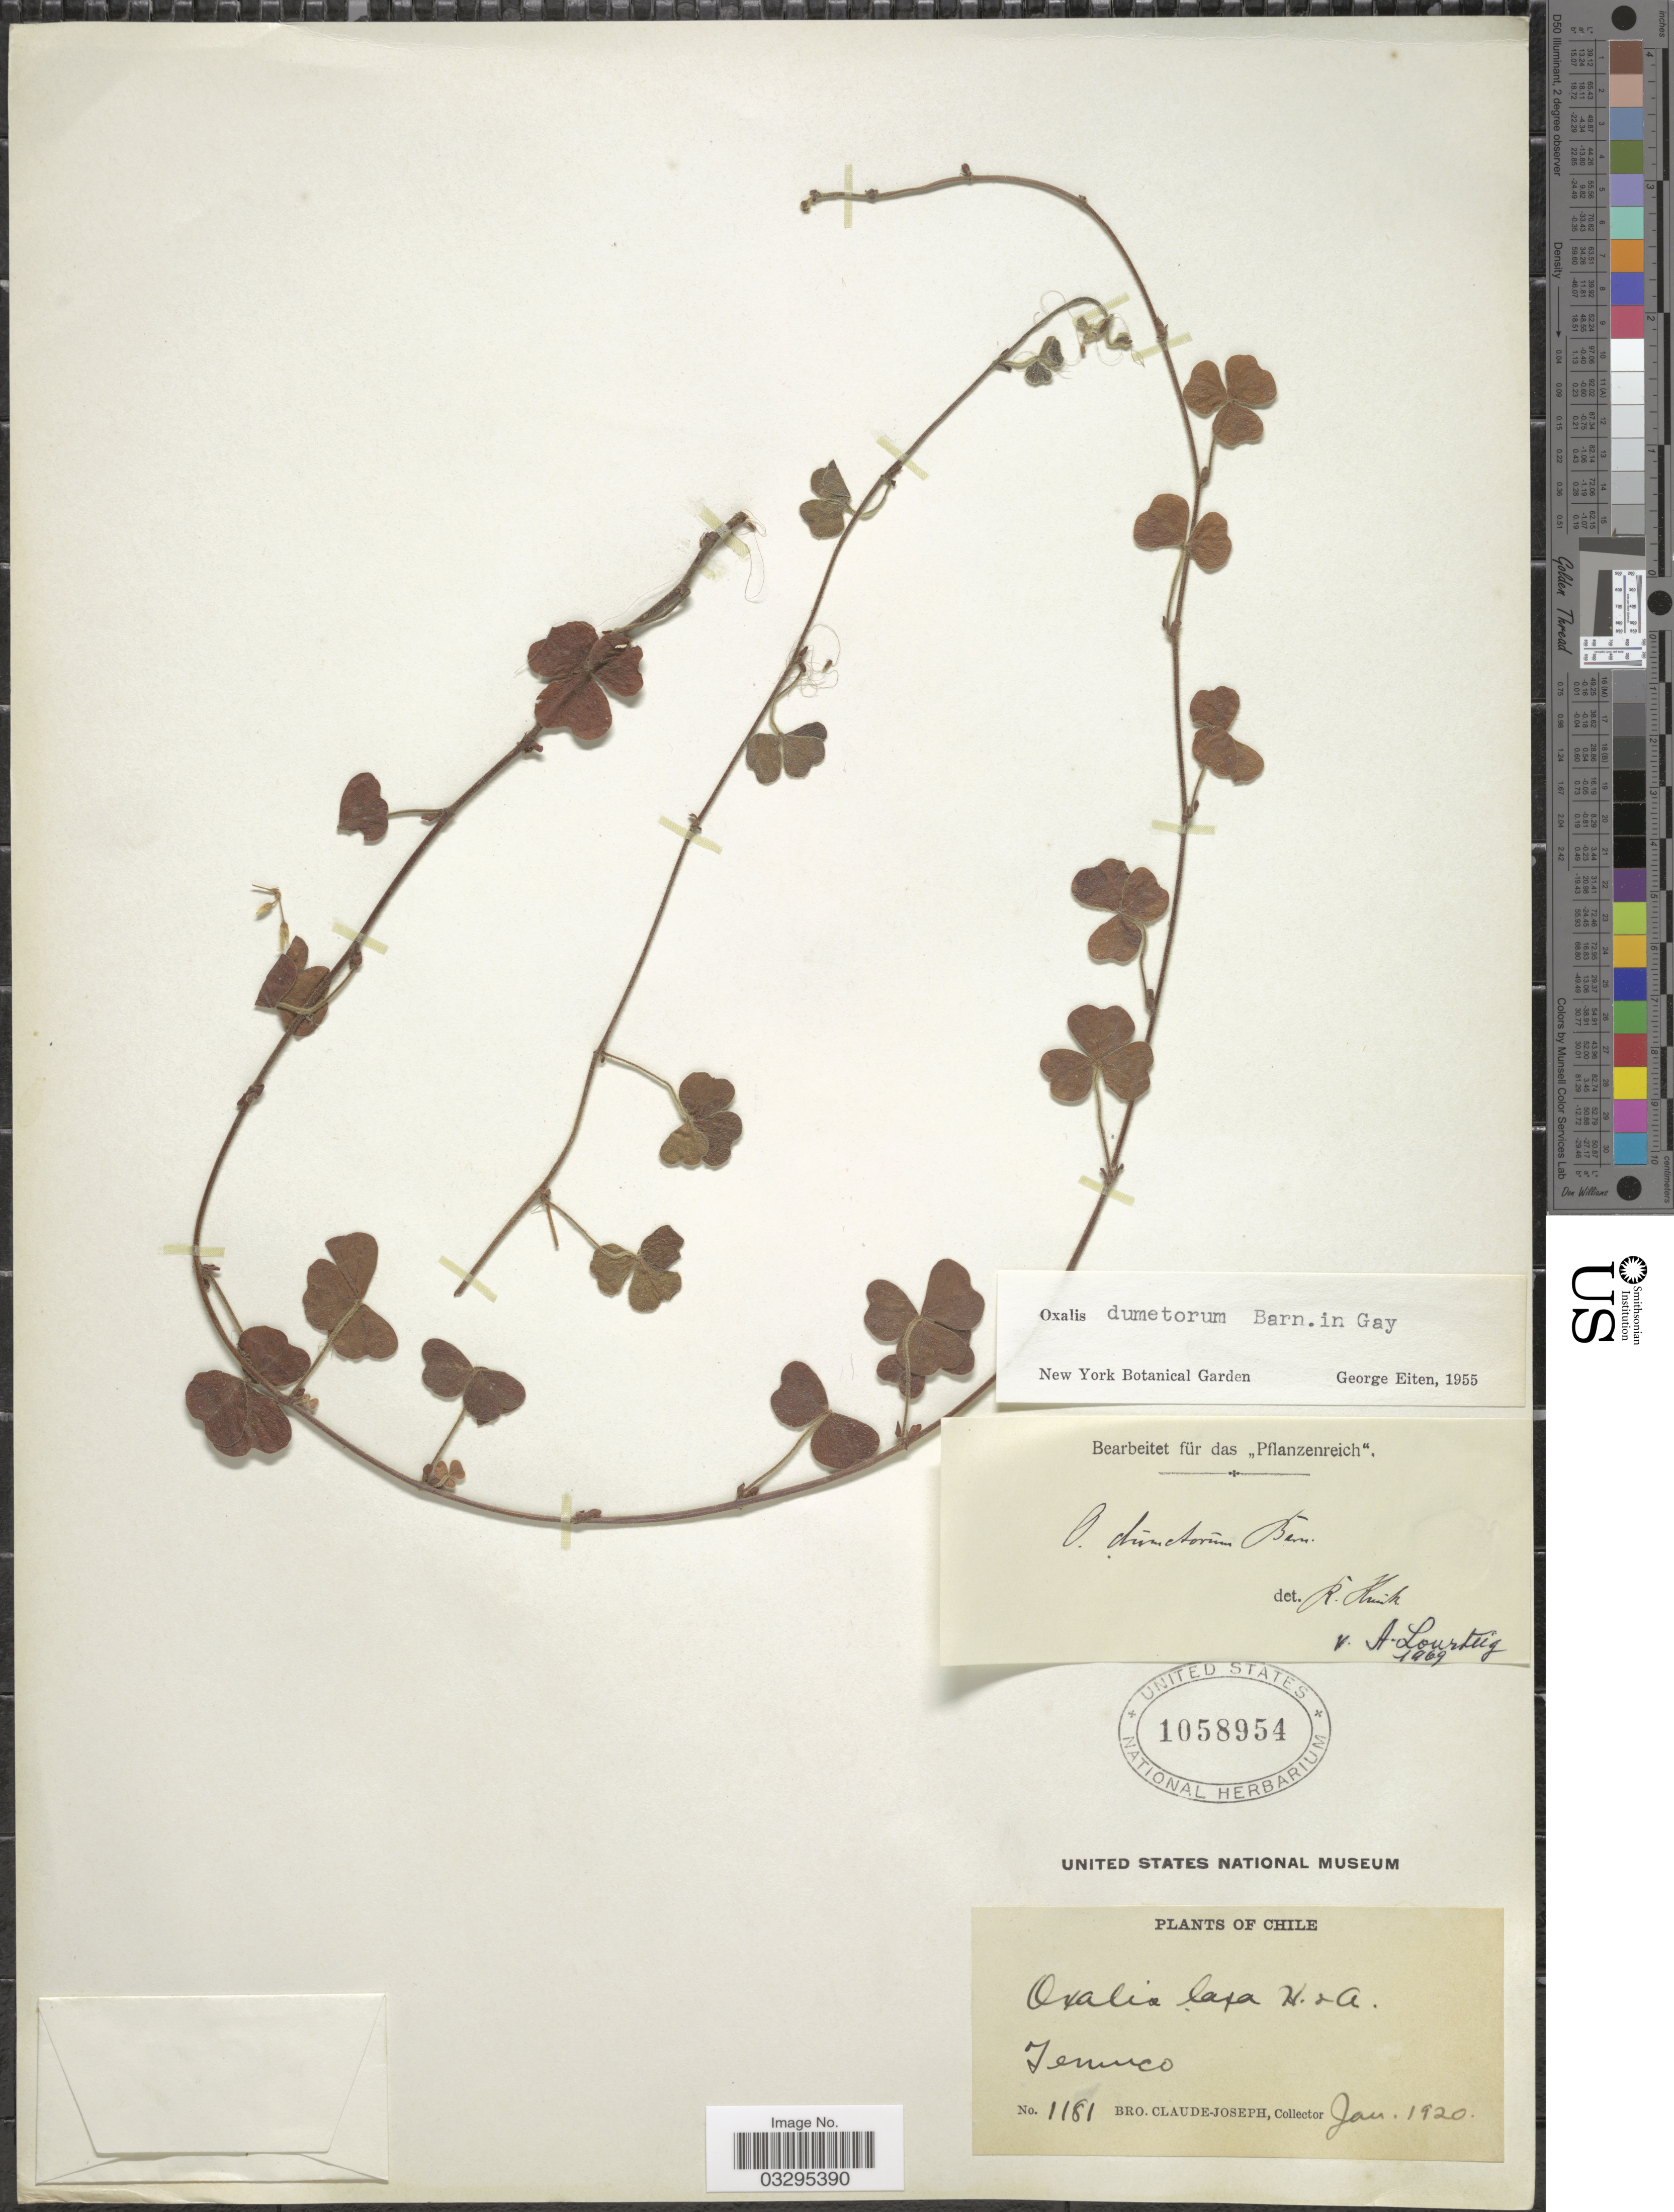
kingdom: Plantae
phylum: Tracheophyta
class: Magnoliopsida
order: Oxalidales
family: Oxalidaceae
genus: Oxalis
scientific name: Oxalis dumetorum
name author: Barnéoud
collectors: Bro. Claude-Joseph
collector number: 1181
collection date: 1920-01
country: Chile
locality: Temuco.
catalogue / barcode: US 1058954